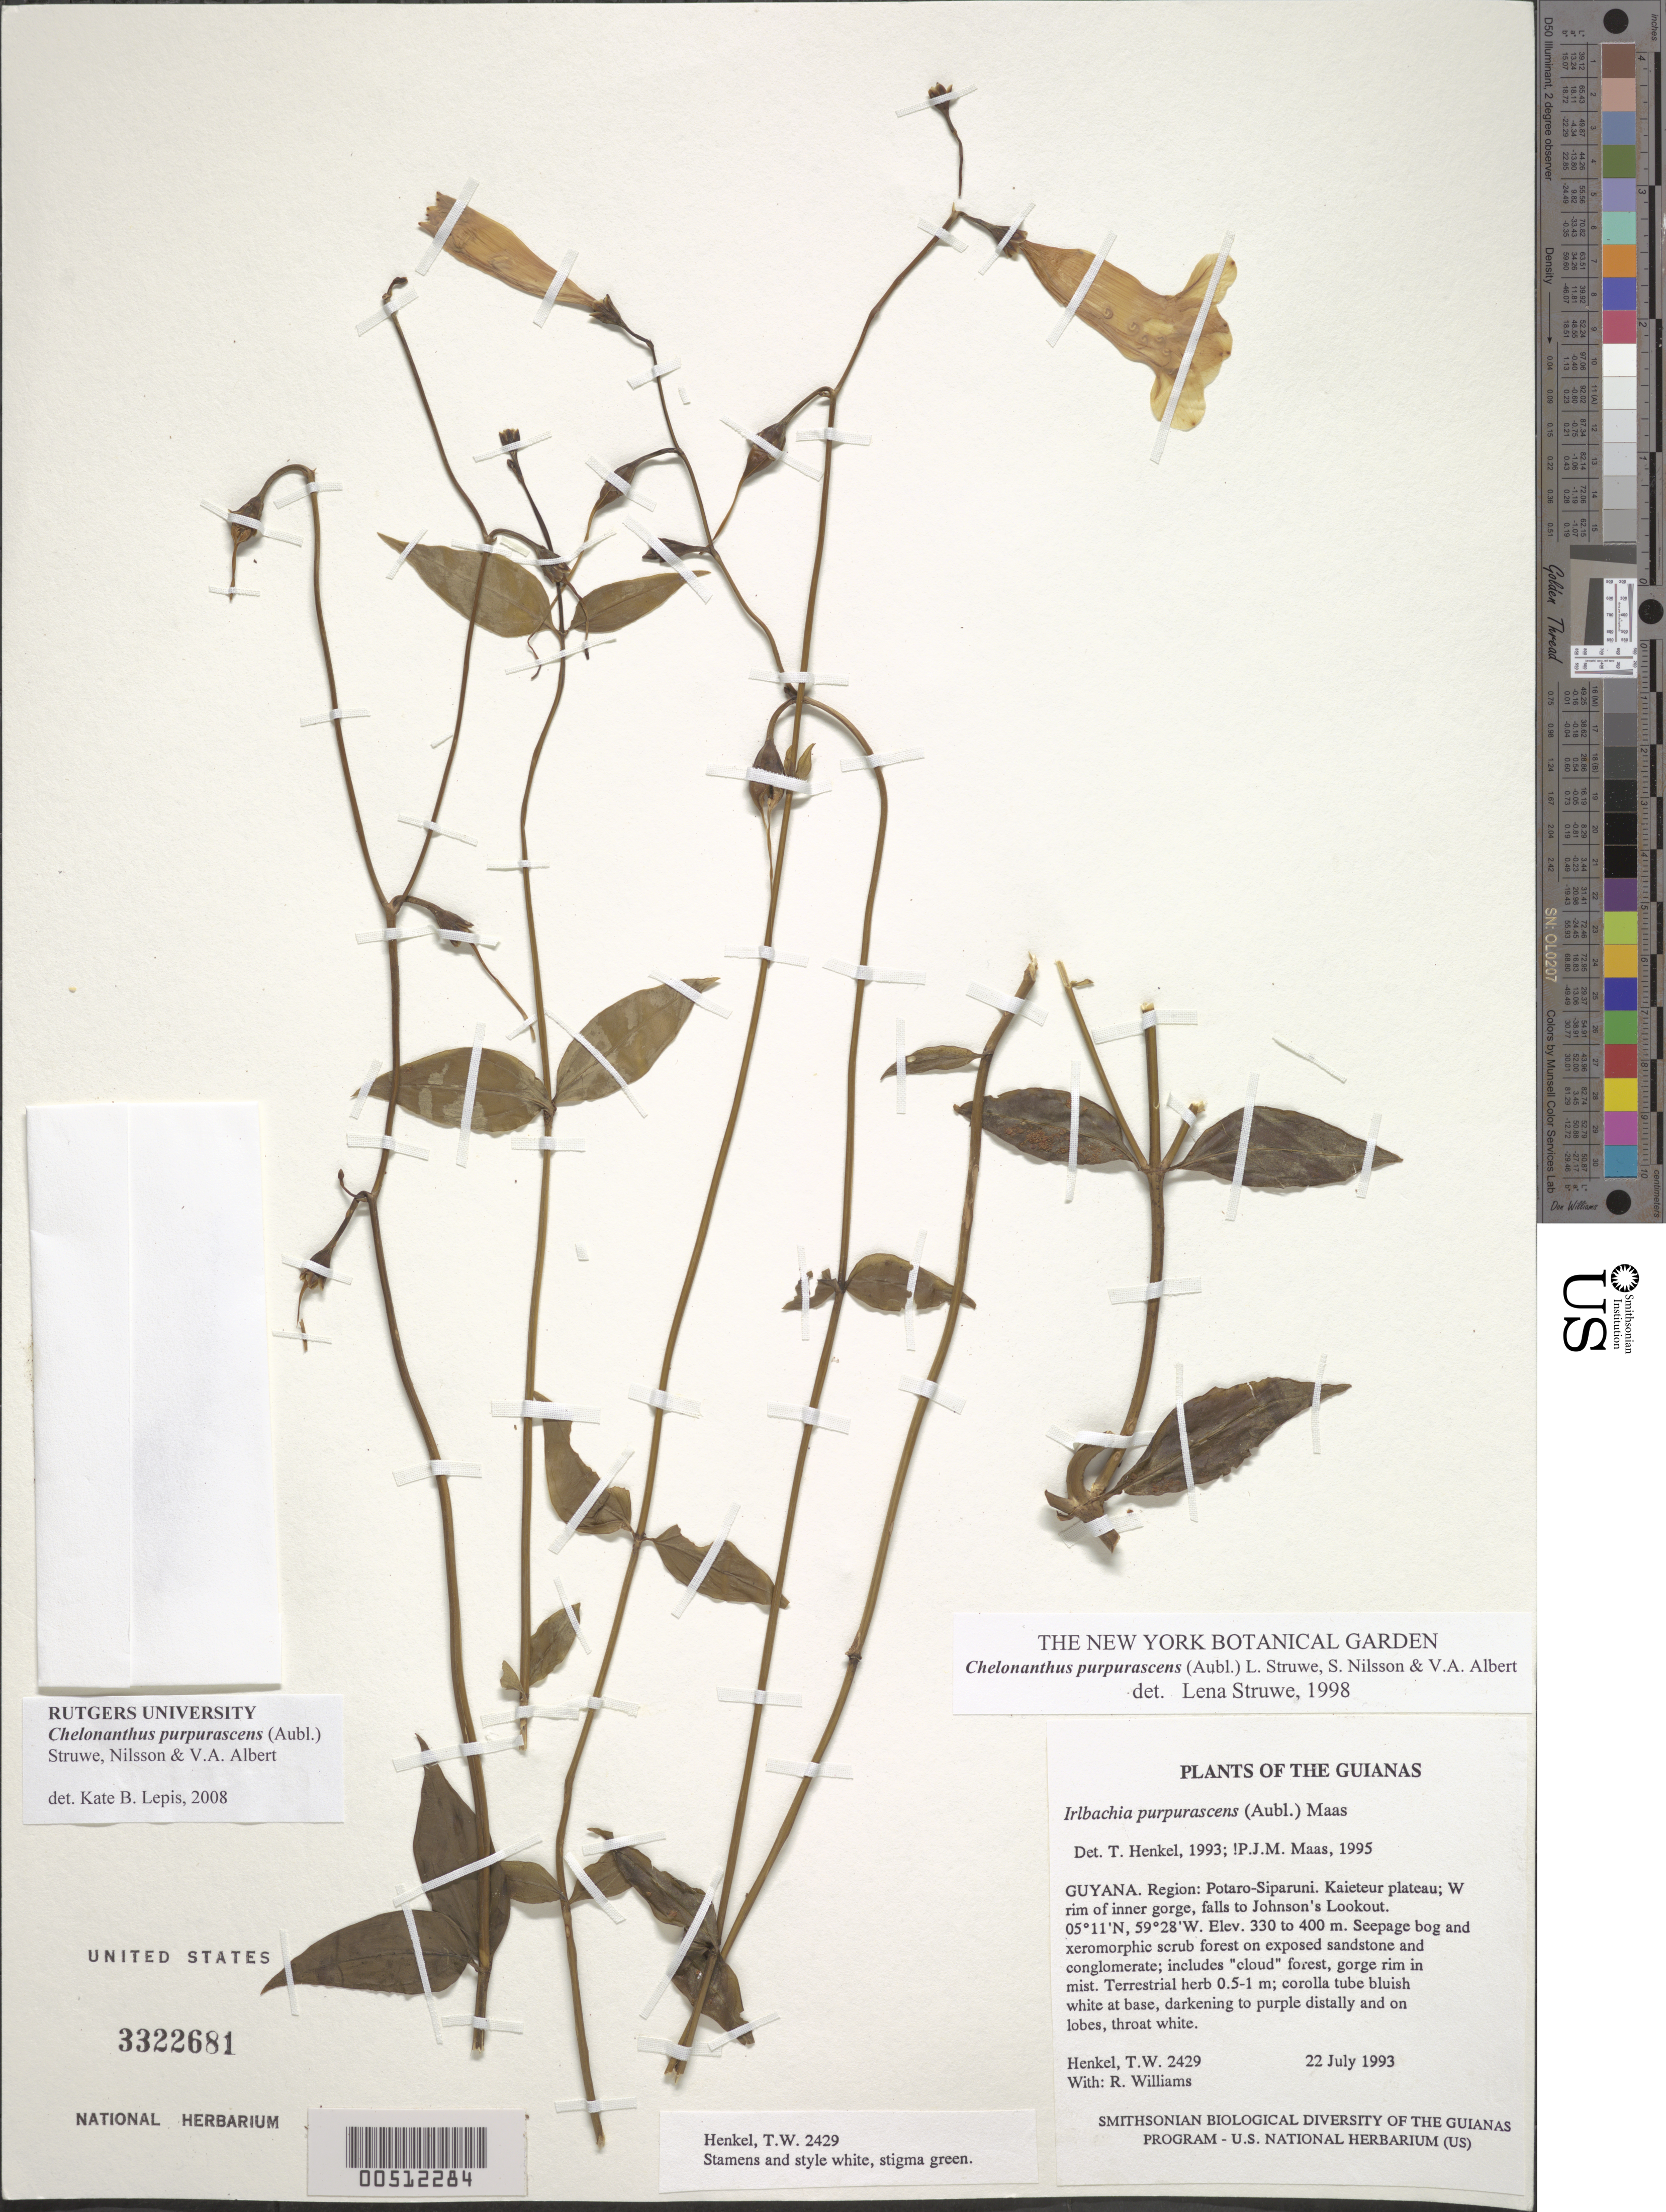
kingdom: Plantae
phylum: Tracheophyta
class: Magnoliopsida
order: Gentianales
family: Gentianaceae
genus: Irlbachia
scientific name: Irlbachia purpurascens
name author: (Aubl.) Maas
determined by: Maas, Paul J. M.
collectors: T. Henkel & R. Williams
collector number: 2429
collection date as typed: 22 July 1993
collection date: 1993-07-22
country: Guyana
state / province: Potaro-Siparuni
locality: Kaieteur plateau; W rim of inner gorge, falls to Johnson's Lookout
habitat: Seepage bog and xeromorphic scrub forest on exposed sandstone and conglomerate; includes "cloud" forest, gorge rim in mist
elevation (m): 330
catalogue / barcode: US 3322681